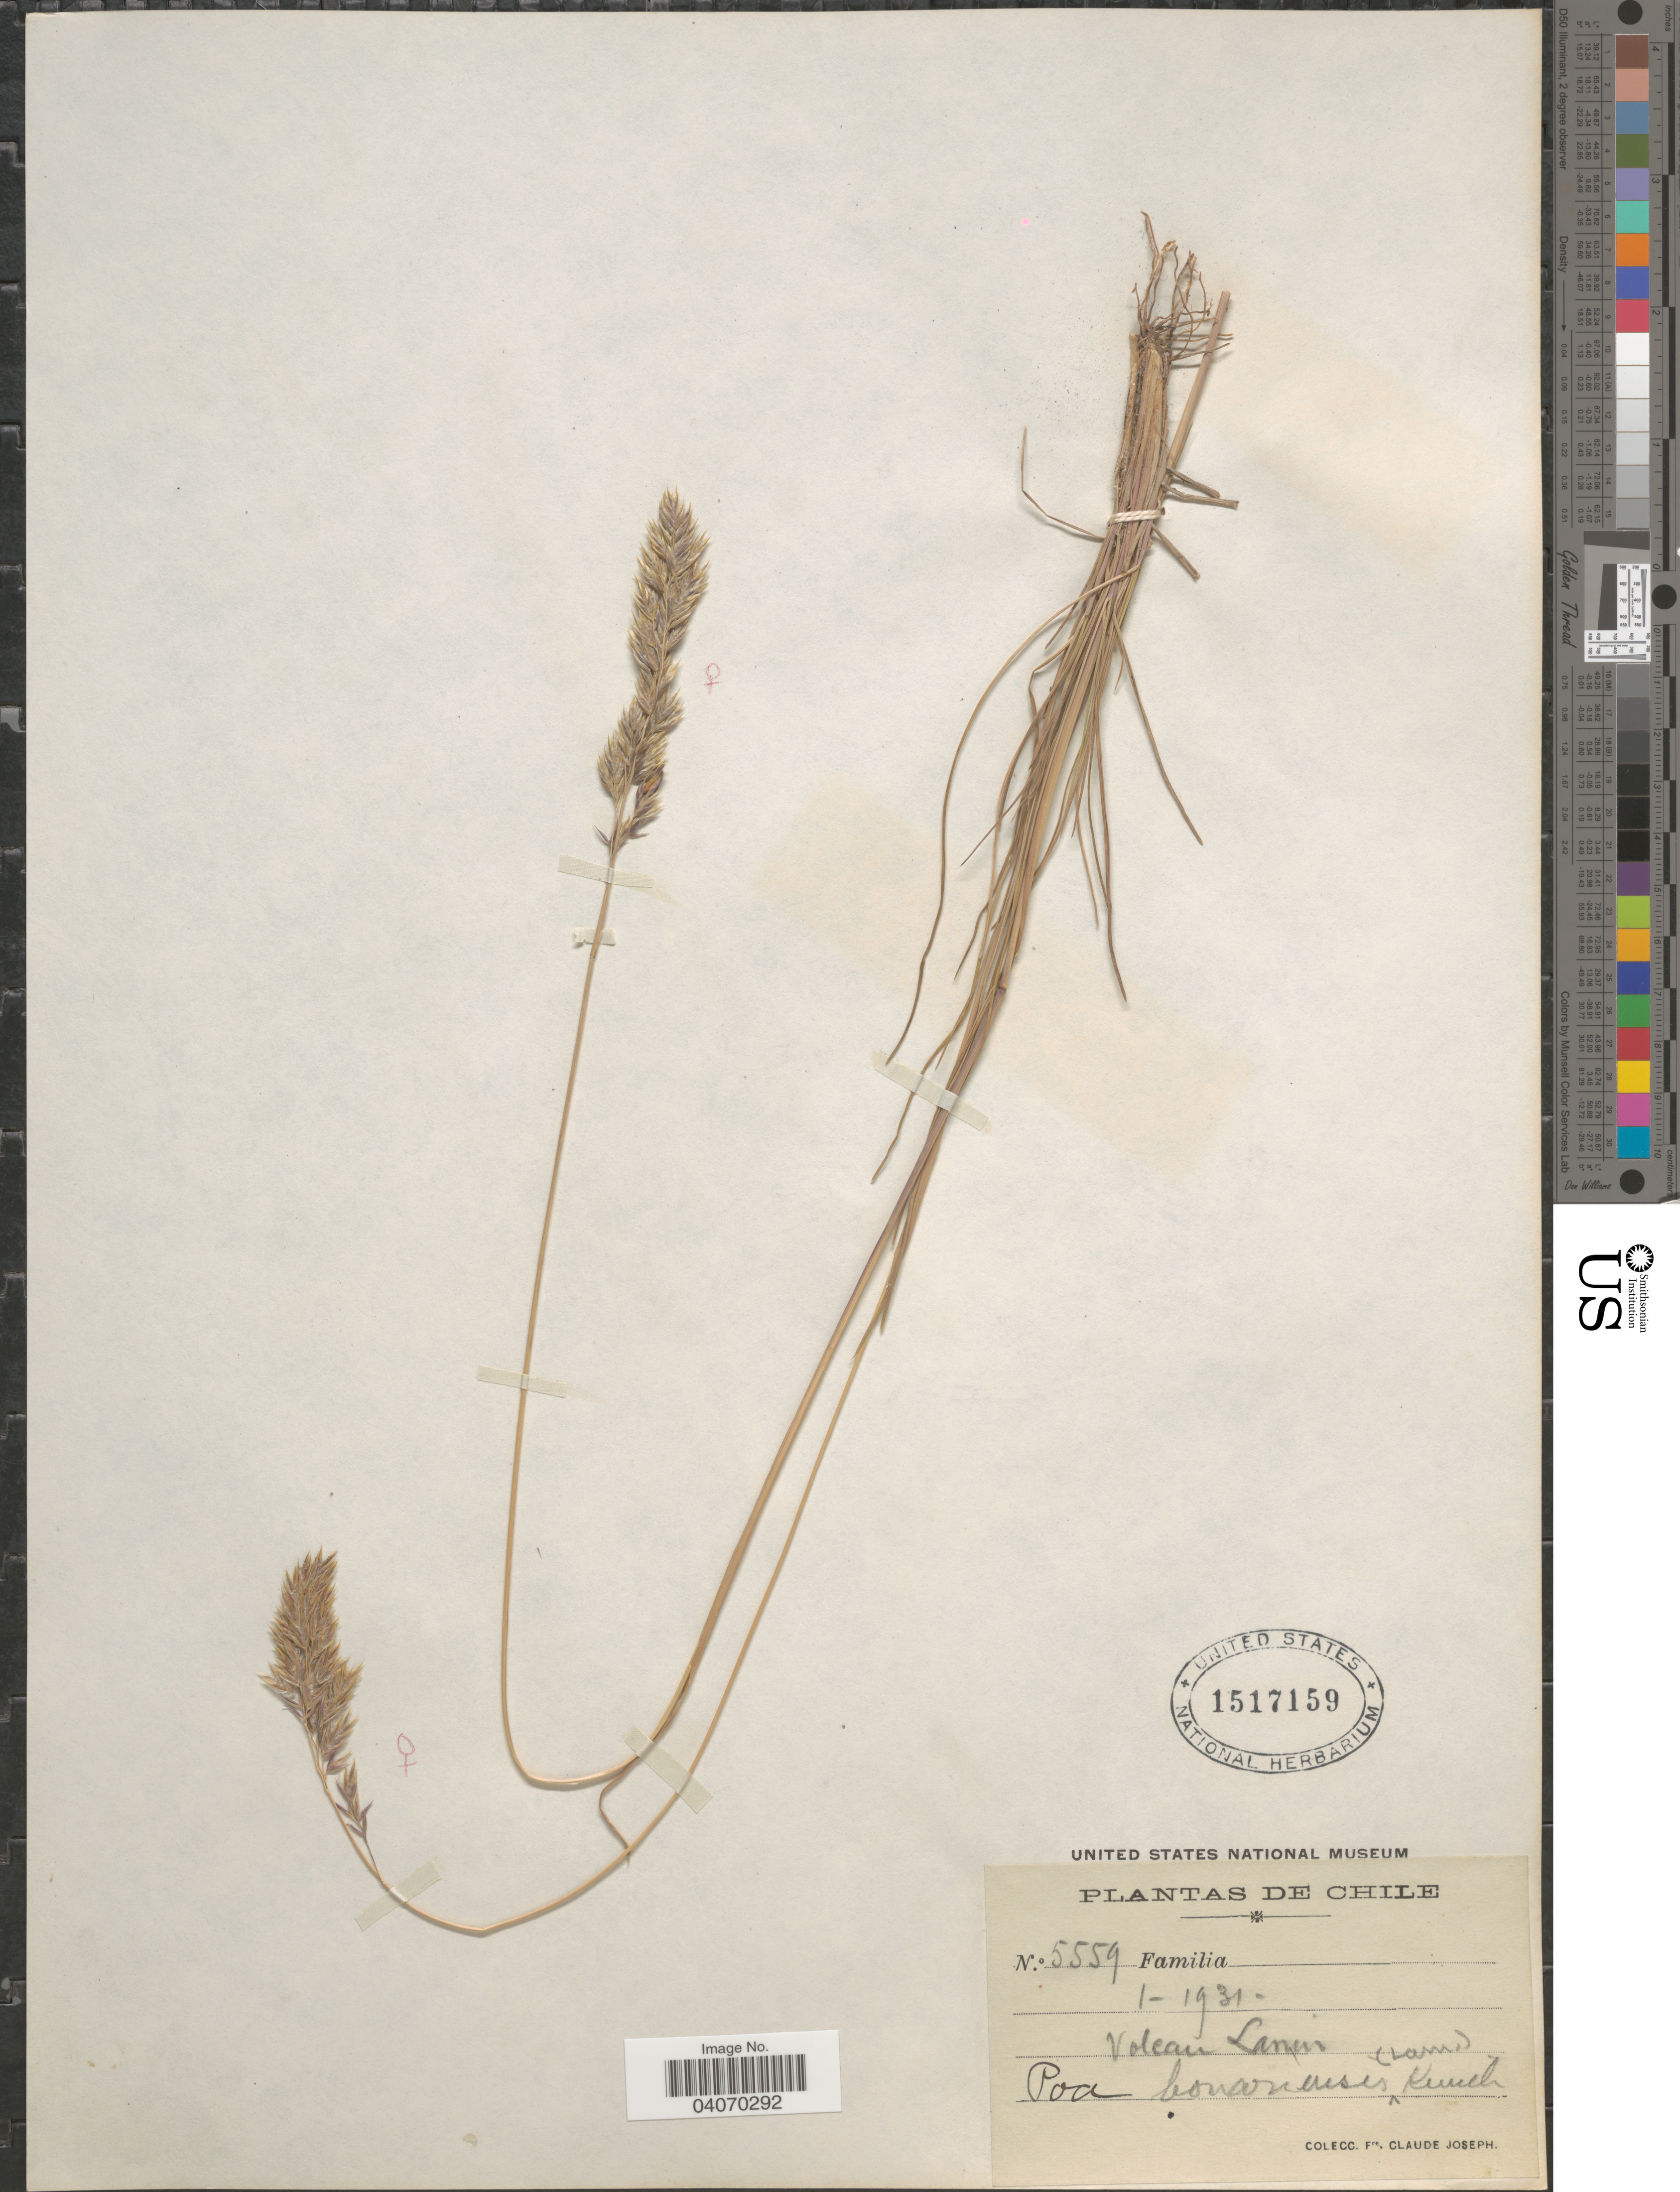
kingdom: Plantae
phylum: Tracheophyta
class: Liliopsida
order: Poales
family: Poaceae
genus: Poa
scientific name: Poa bonariensis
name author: (Lam.) Kunth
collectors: Bro. Claude-Joseph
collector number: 5559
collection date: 1931-01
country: Chile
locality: Volcan Lanin.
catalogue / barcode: US 1517159